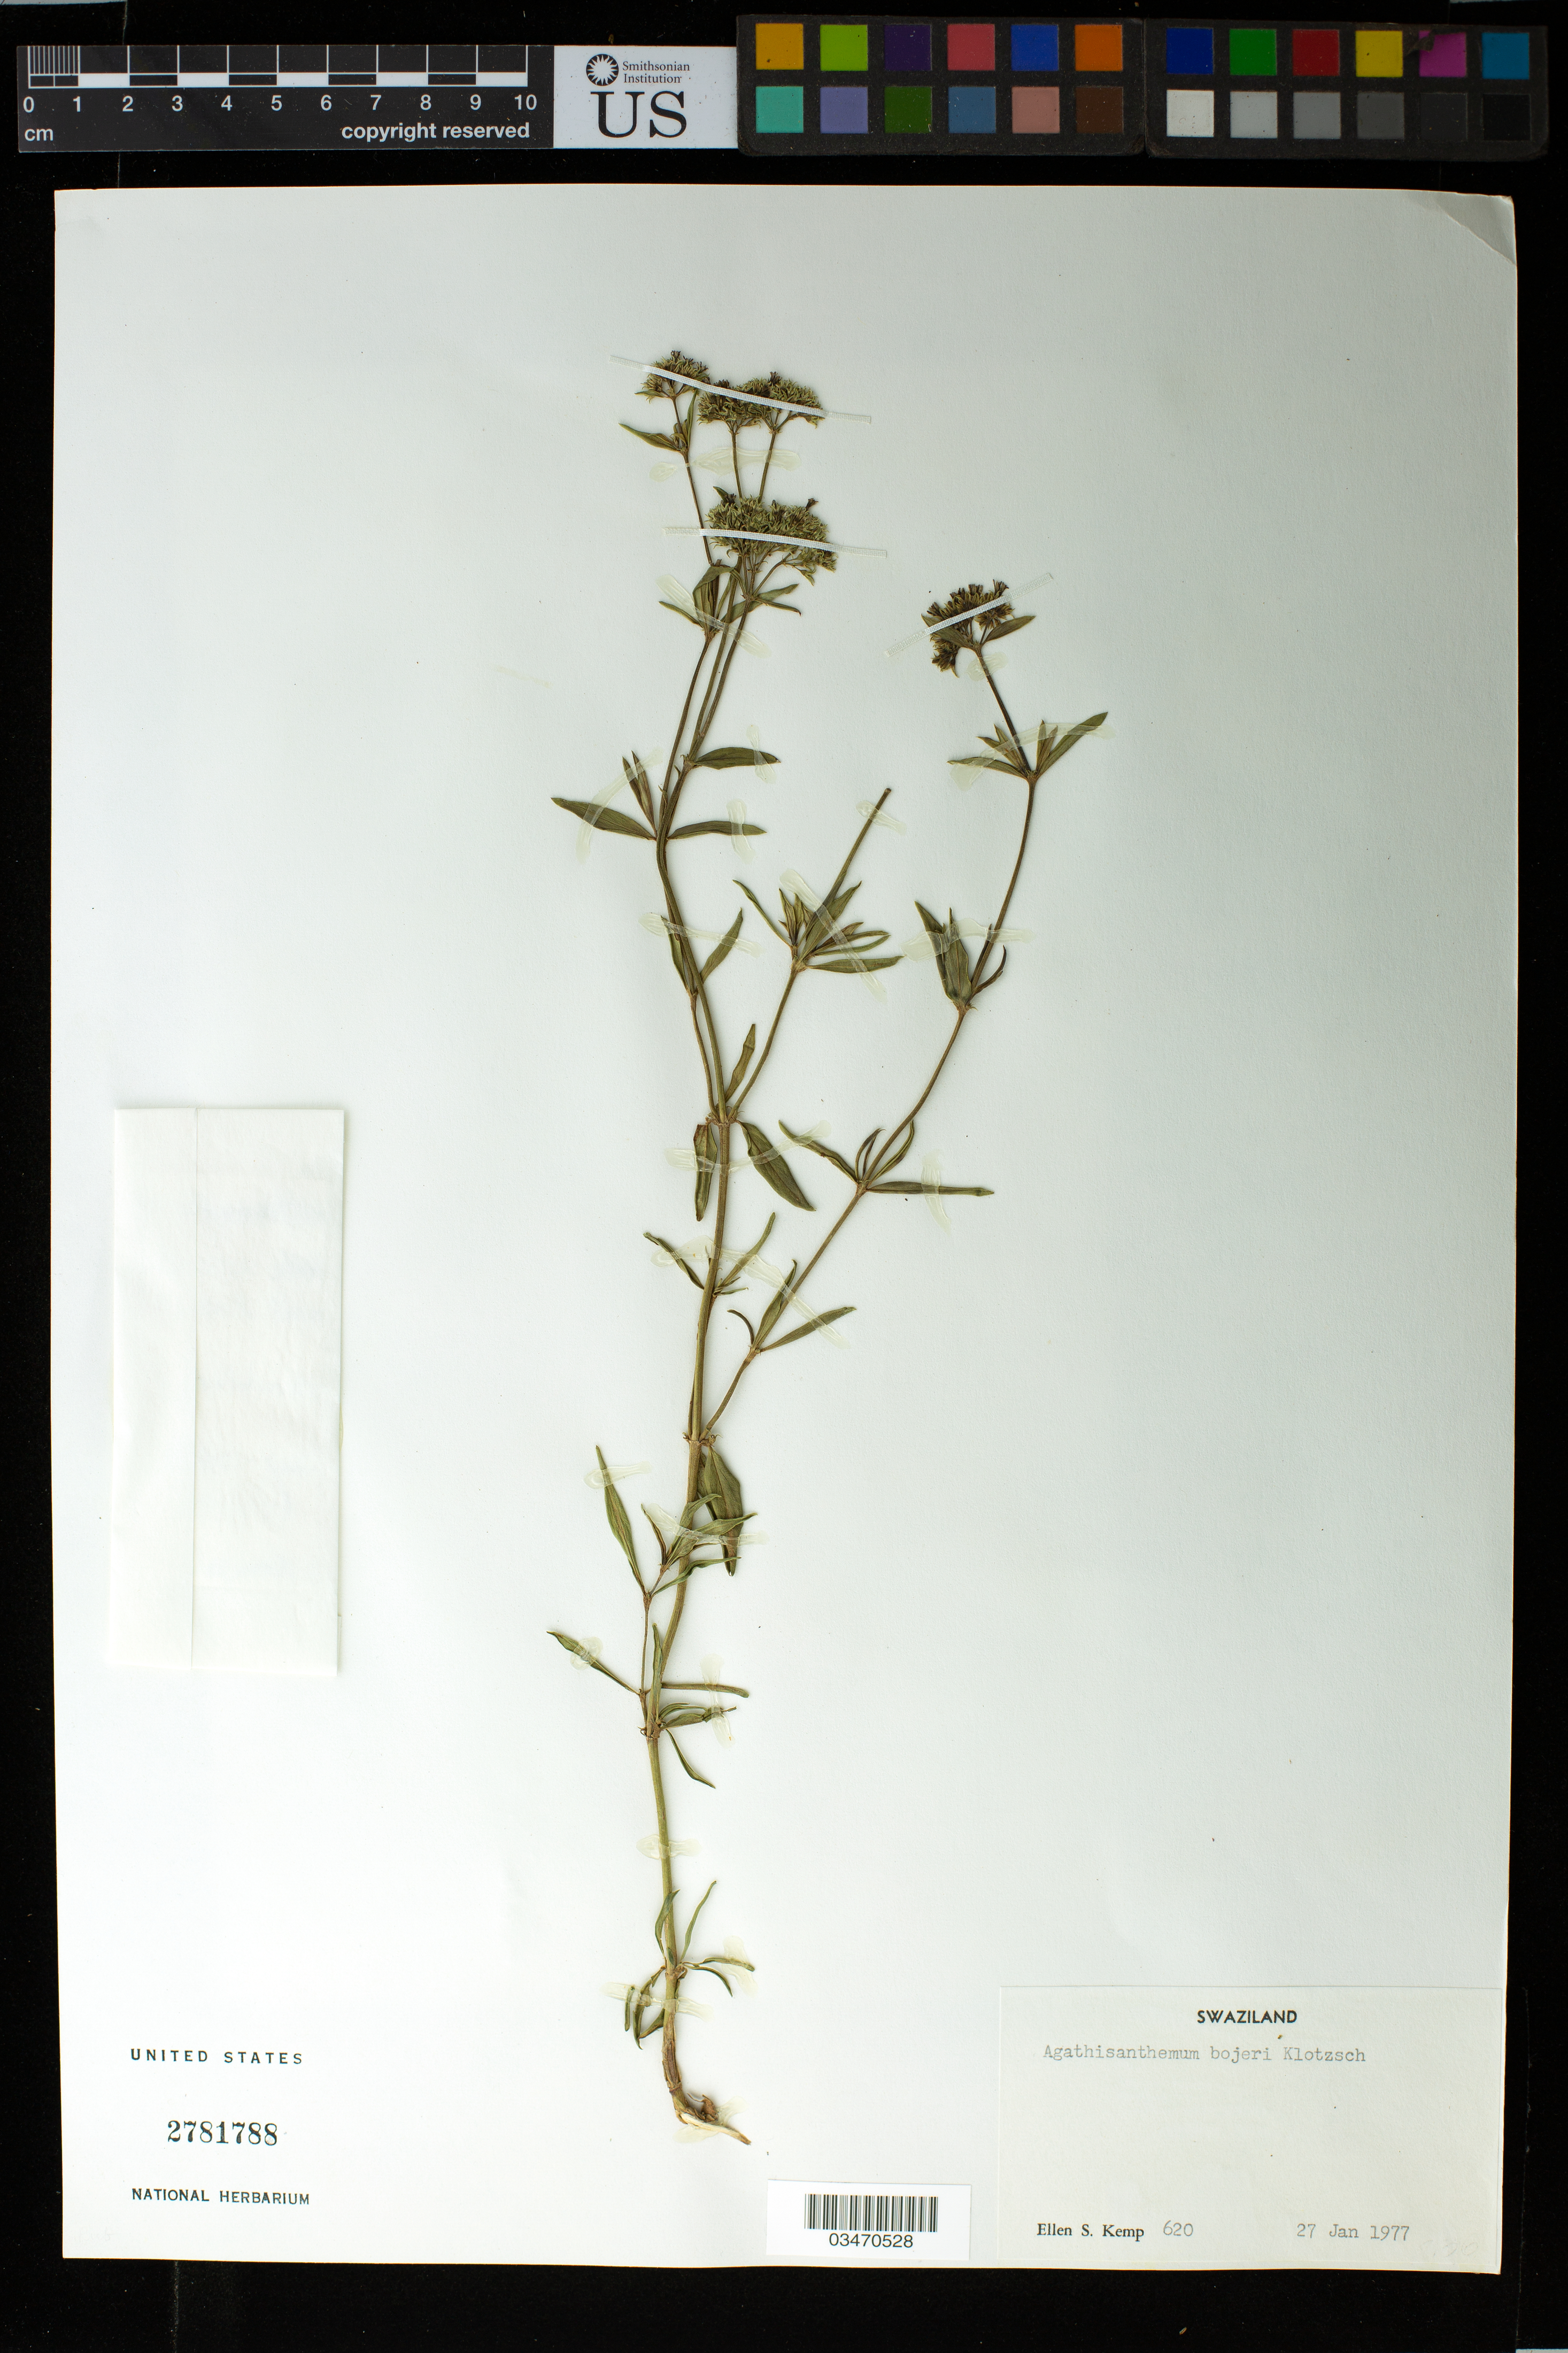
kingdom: Plantae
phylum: Tracheophyta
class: Magnoliopsida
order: Gentianales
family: Rubiaceae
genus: Agathisanthemum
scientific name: Agathisanthemum bojeri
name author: Klotzsch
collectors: E. S. Kemp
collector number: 620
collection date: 1977-01-27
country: Eswatini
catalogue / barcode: US 2781788